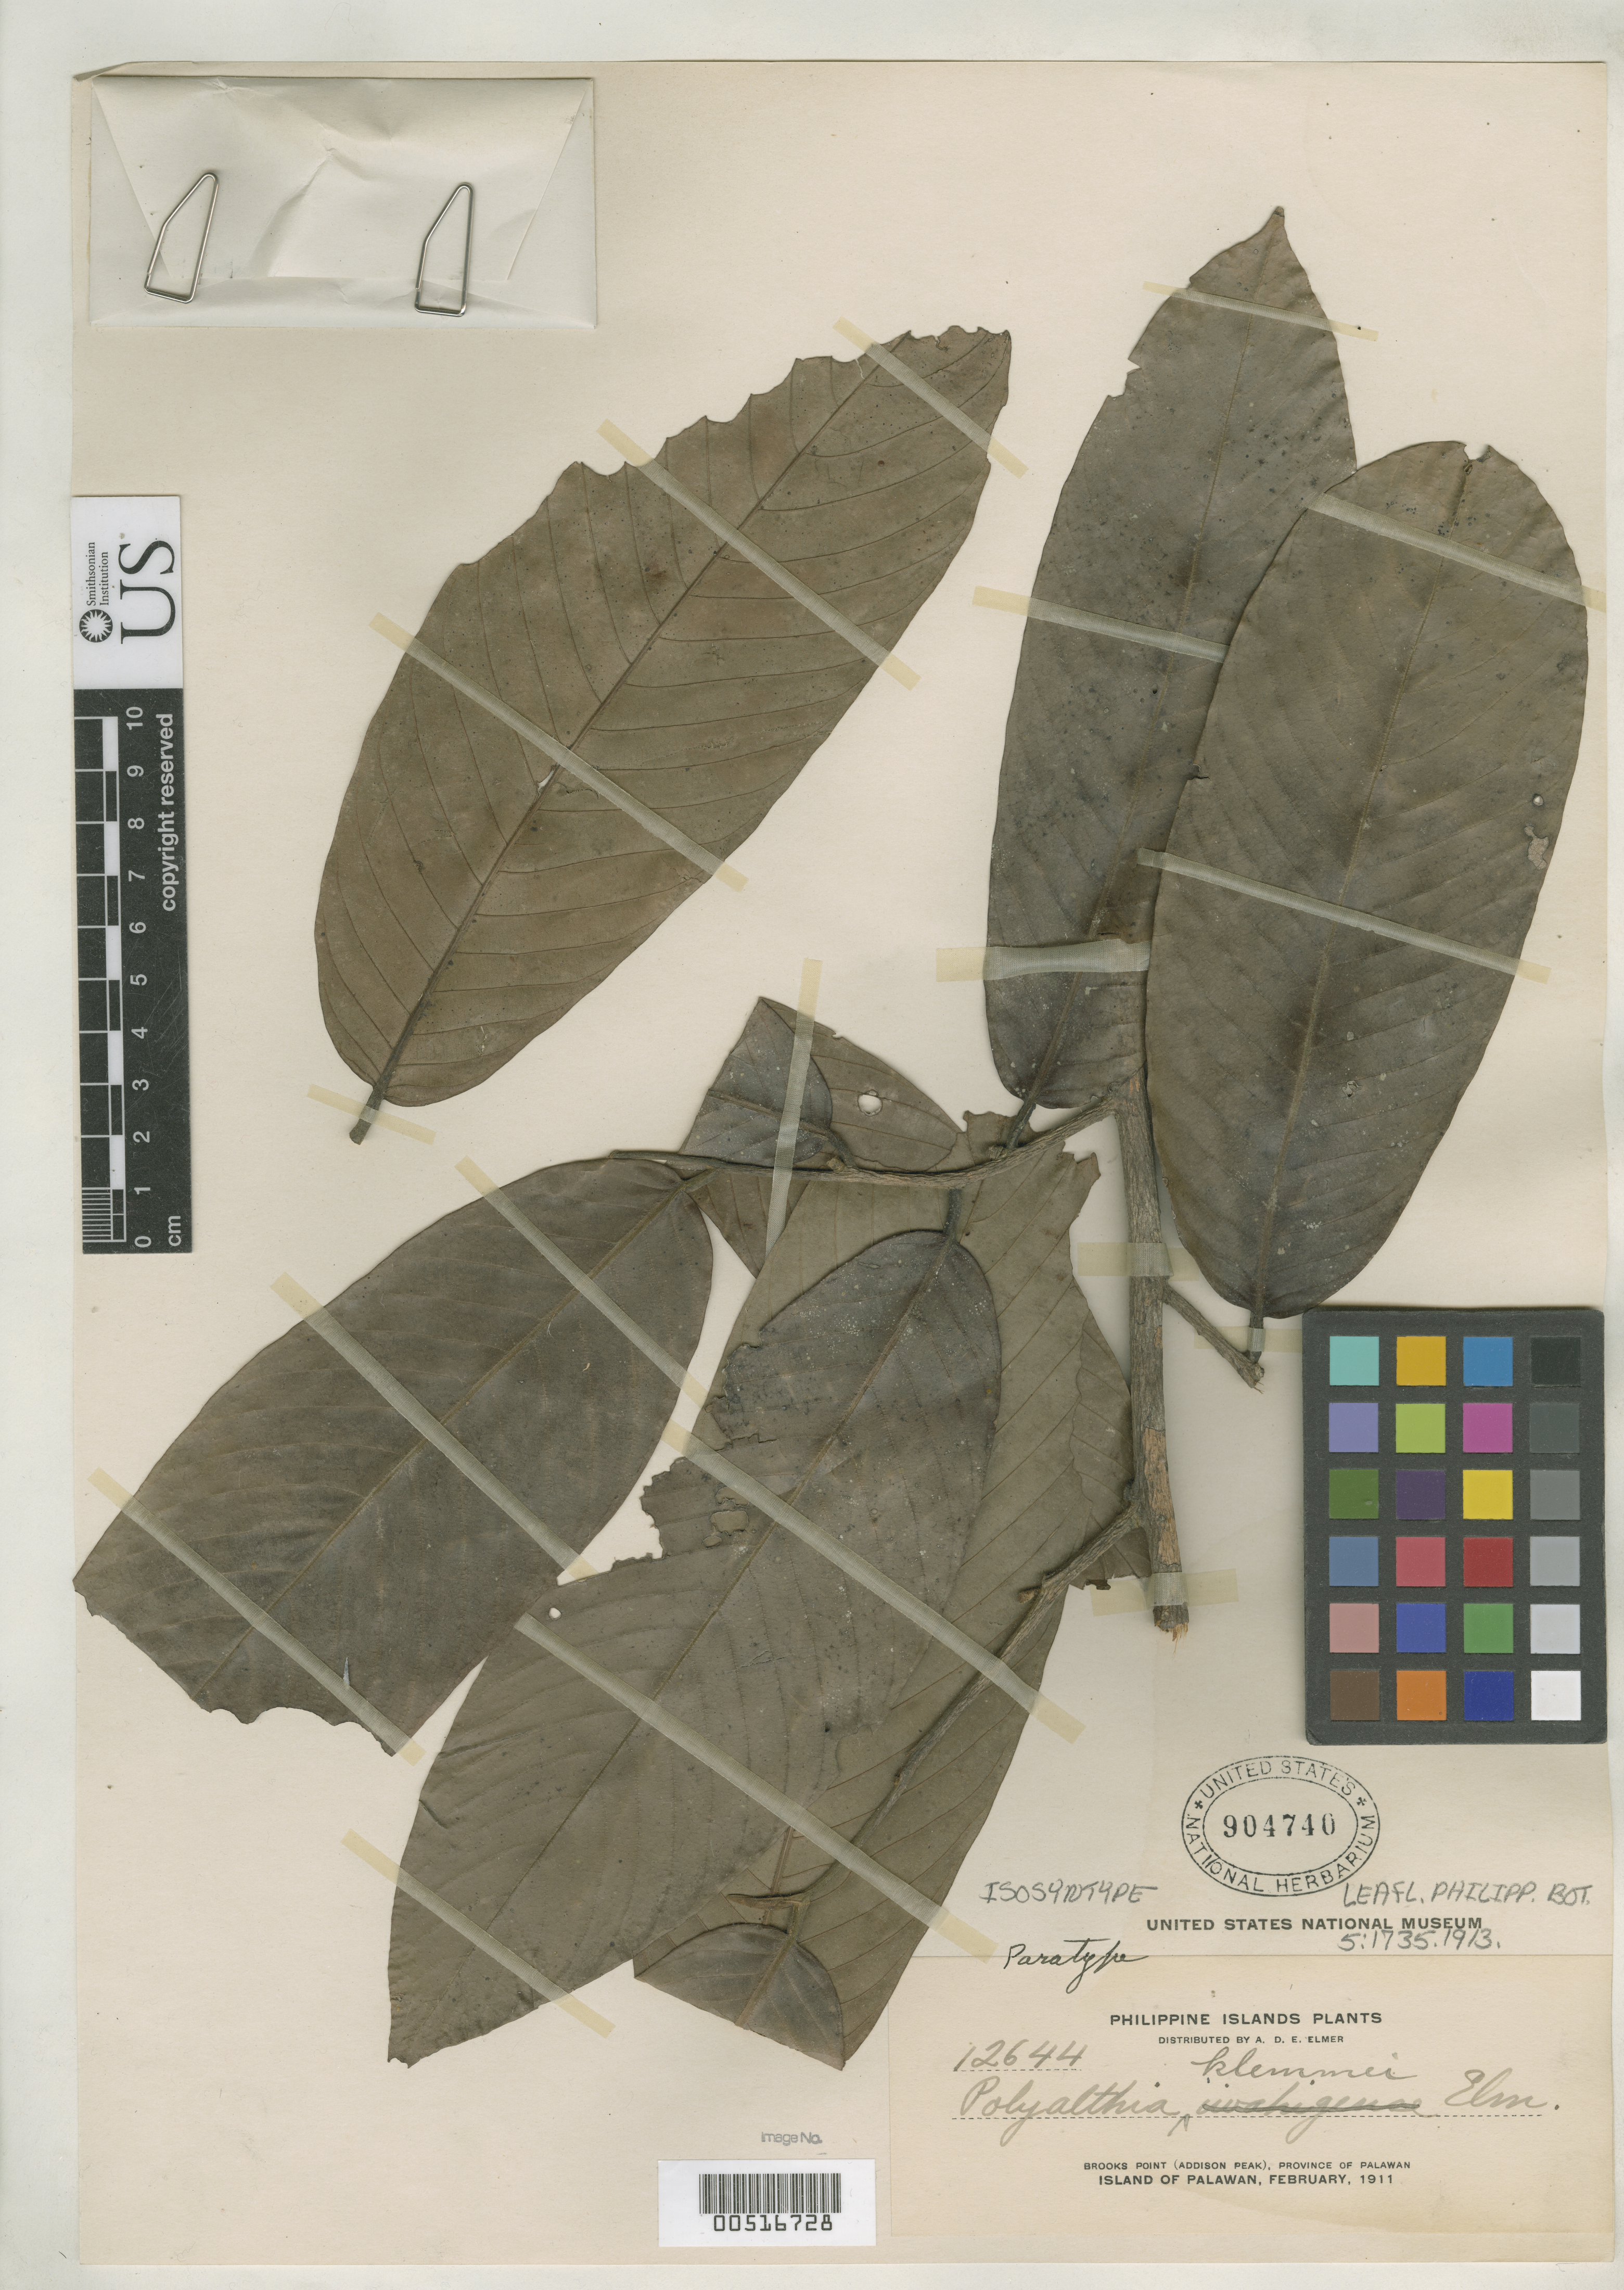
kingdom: Plantae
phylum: Tracheophyta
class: Magnoliopsida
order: Magnoliales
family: Annonaceae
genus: Polyalthia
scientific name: Polyalthia klemmei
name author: Elmer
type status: Isosyntype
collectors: A. D. E. Elmer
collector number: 12644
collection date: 1911-02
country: Philippines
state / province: Mimaropa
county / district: Palawan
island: Palawan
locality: Brooks Point (Addison Peak), Province of Palawan, Island of Palawan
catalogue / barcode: US 904740